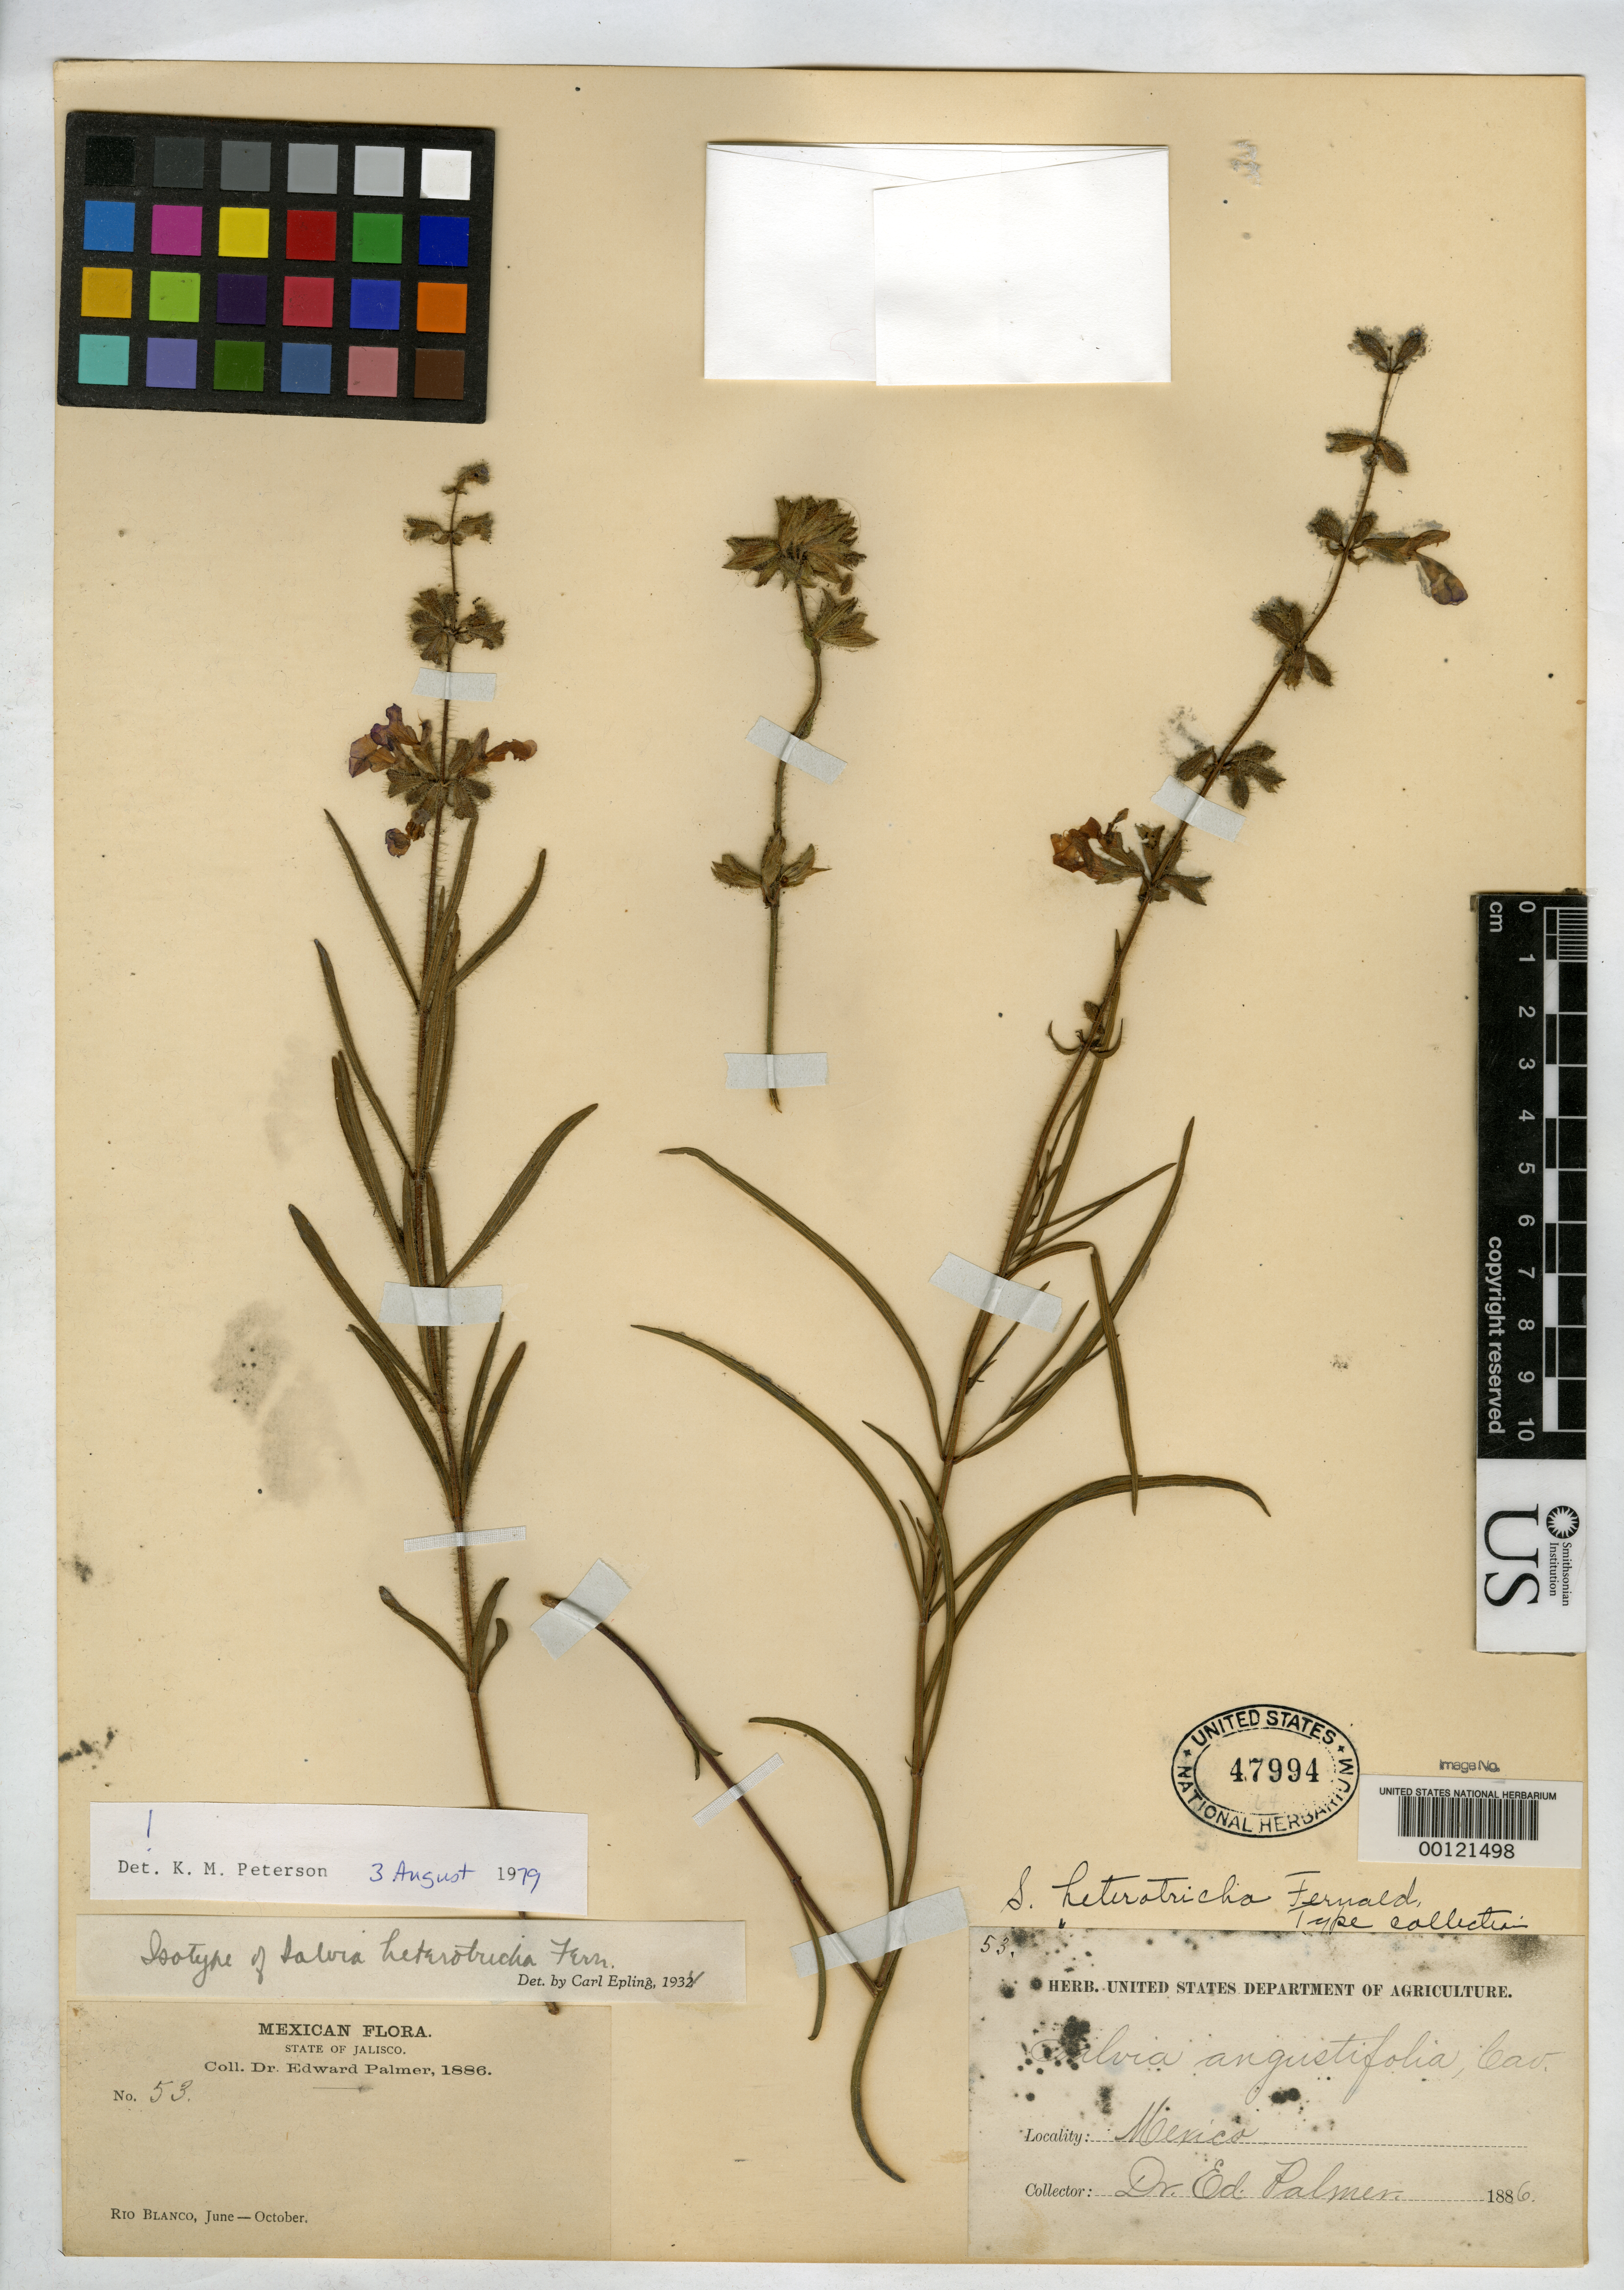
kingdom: Plantae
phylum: Tracheophyta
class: Magnoliopsida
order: Lamiales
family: Lamiaceae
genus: Salvia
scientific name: Salvia heterotricha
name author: Fernald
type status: Isolectotype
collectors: E. Palmer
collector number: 53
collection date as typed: Jun 1886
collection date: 1886-06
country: Mexico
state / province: Jalisco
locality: Rio Blanco.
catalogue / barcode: US 47994